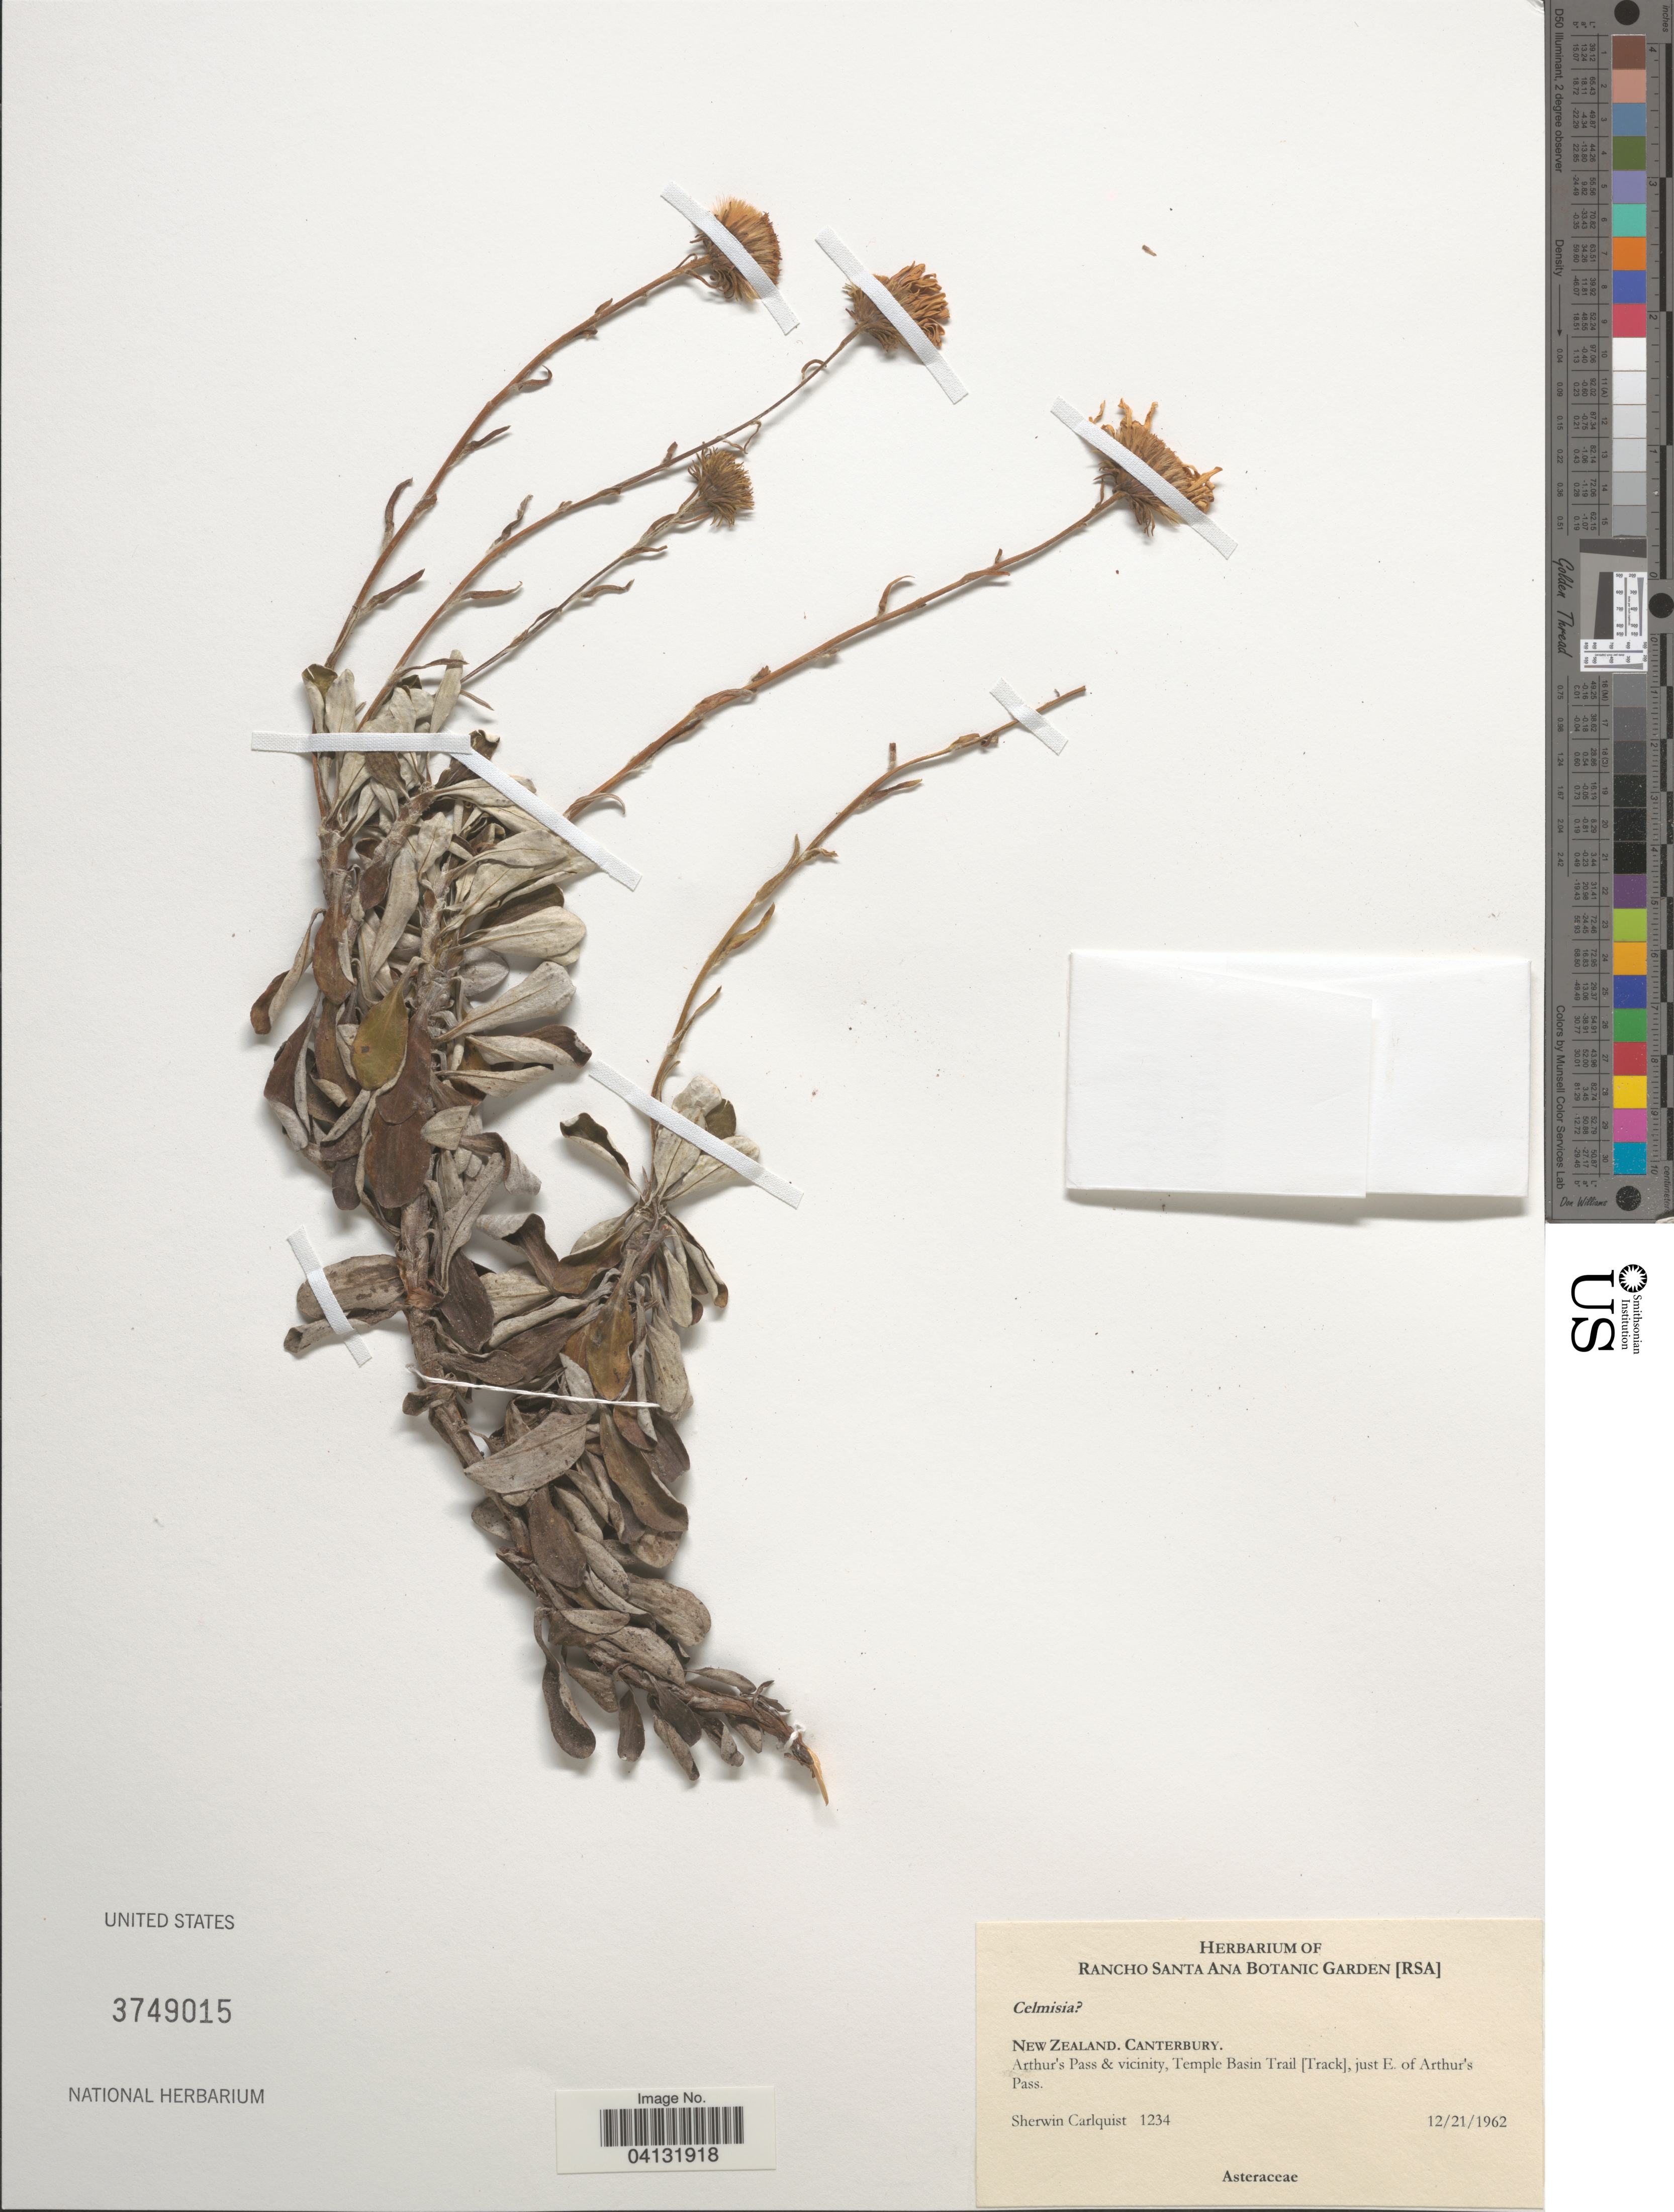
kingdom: Plantae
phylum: Tracheophyta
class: Magnoliopsida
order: Asterales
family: Asteraceae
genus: Celmisia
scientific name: Celmisia sp.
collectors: S. Carlquist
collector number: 1234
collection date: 1962-12-21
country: New Zealand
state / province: Canterbury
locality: Arthur's Pass & vicinity, Temple Basin Trail [Track], just E. of Arthur's Pass.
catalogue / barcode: US 3749015